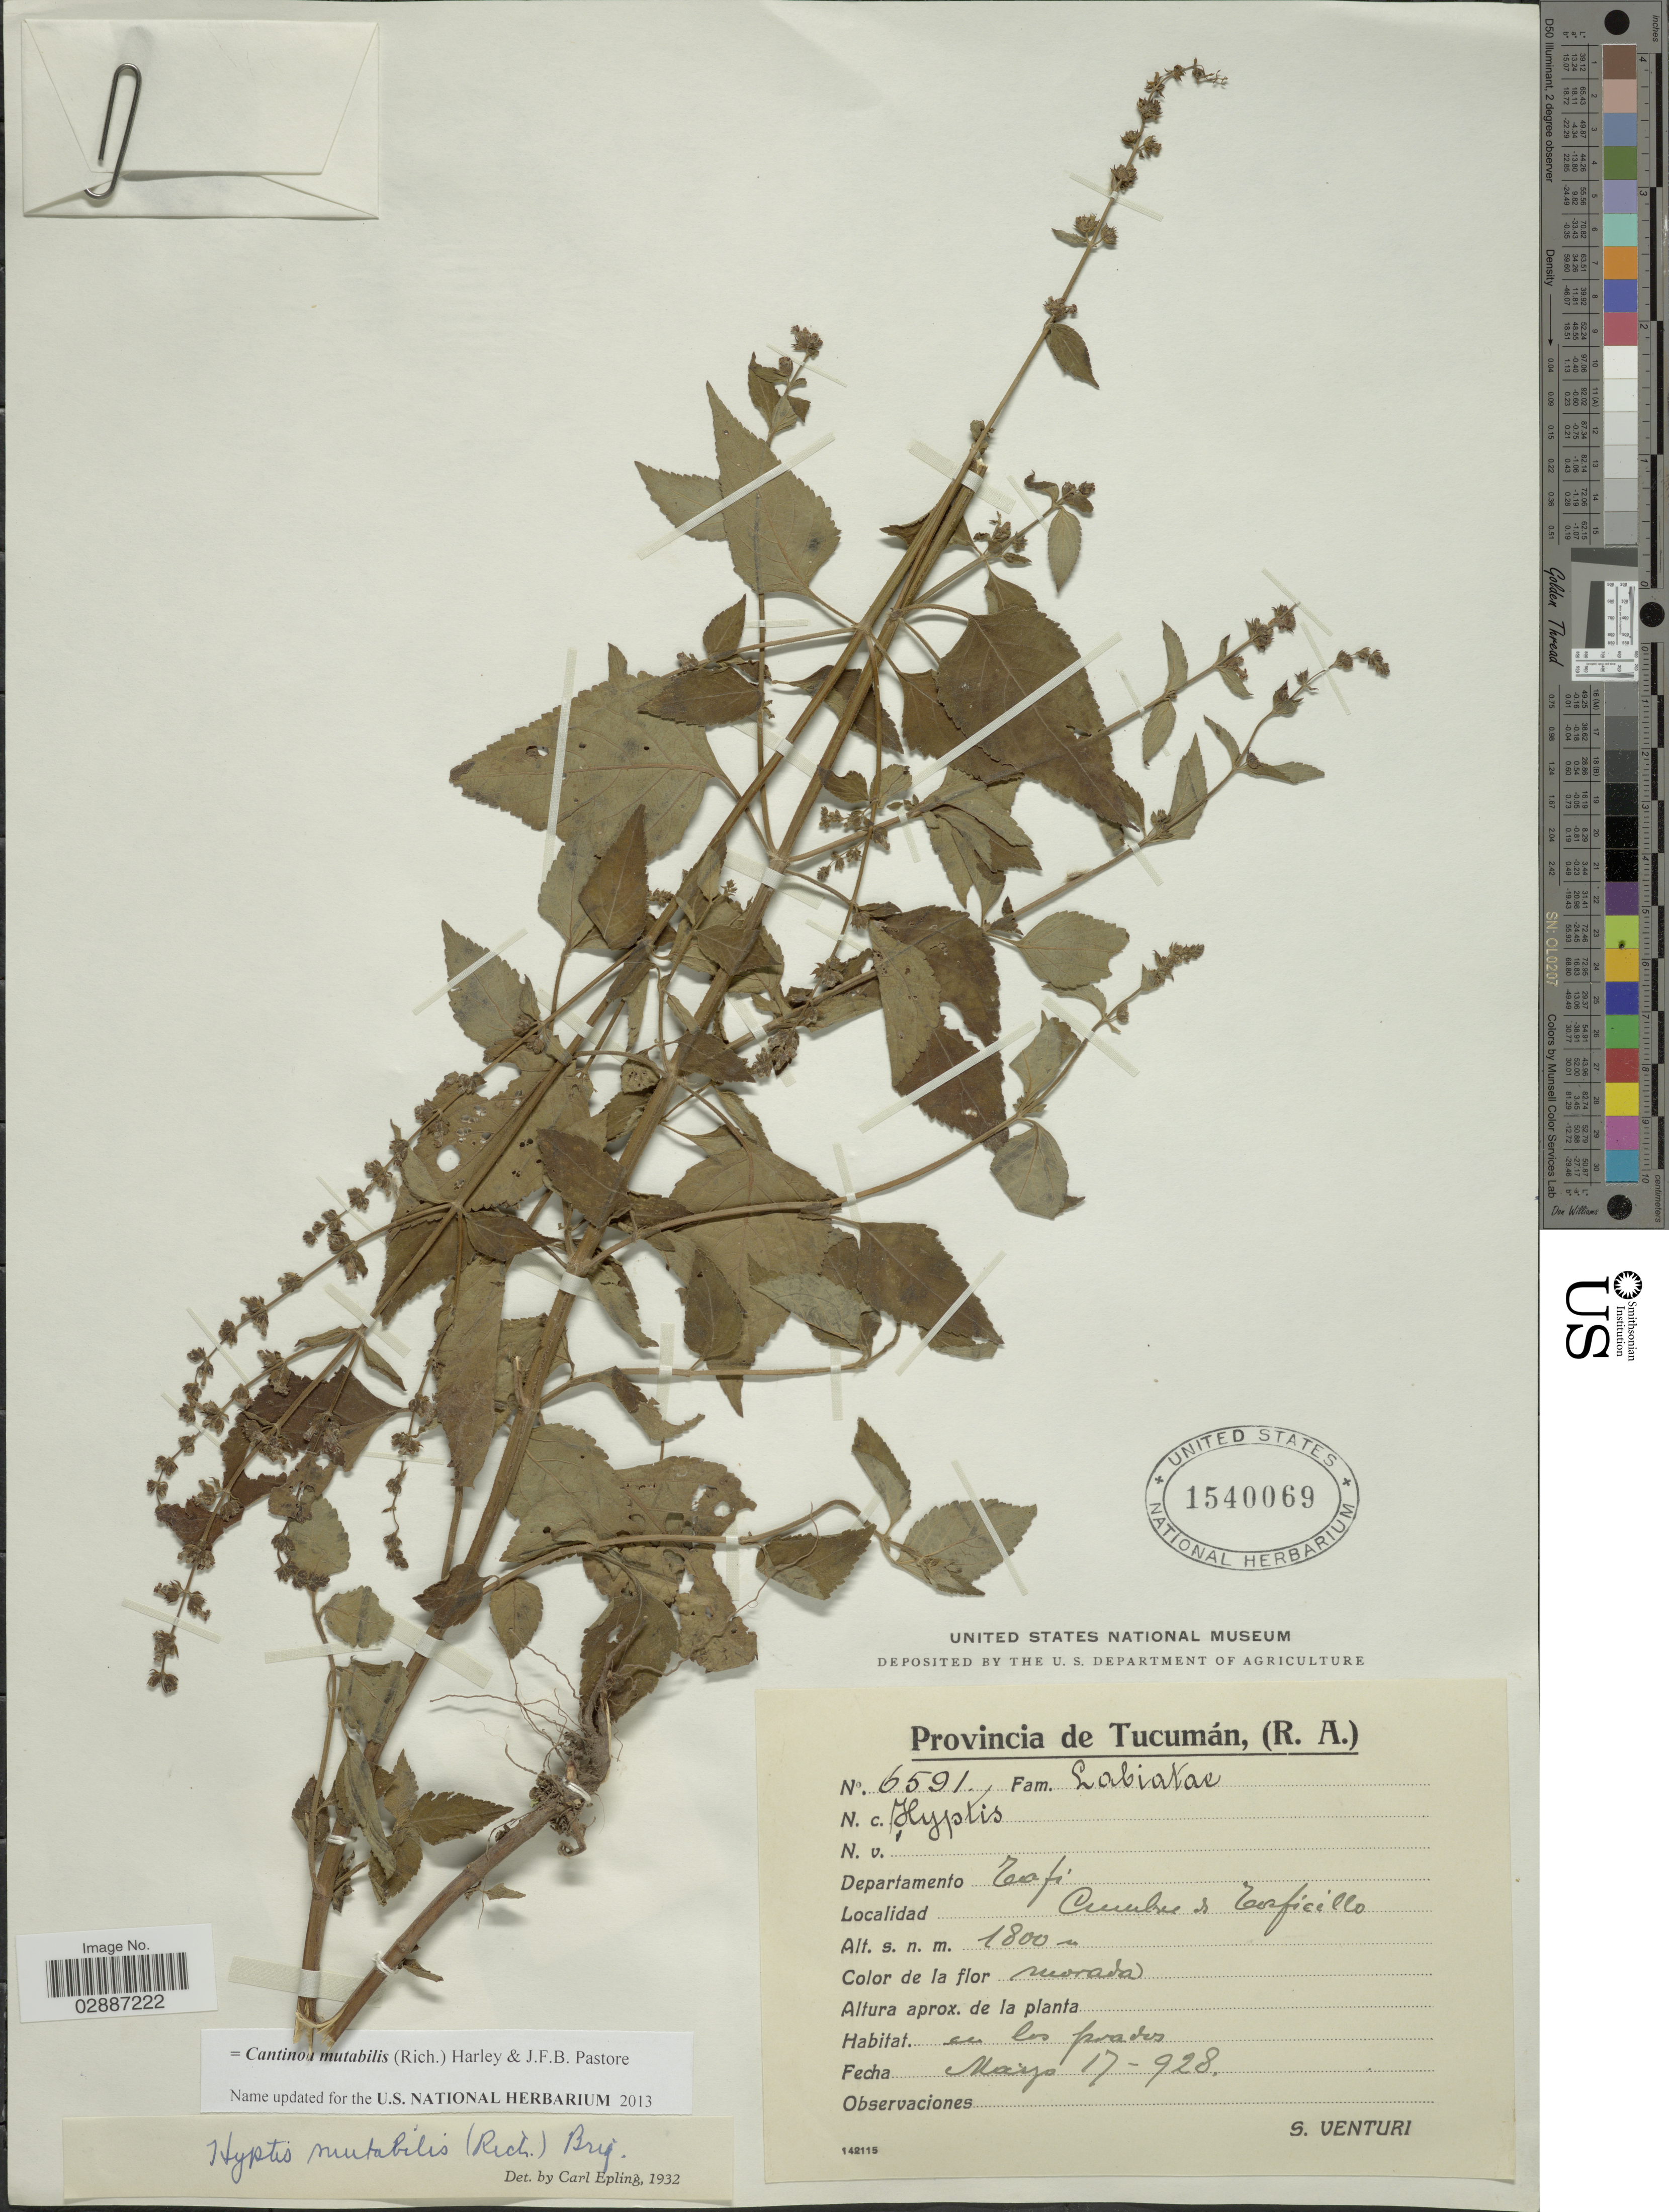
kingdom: Plantae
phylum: Tracheophyta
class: Magnoliopsida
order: Lamiales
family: Lamiaceae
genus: Cantinoa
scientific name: Cantinoa mutabilis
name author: (Epling) Harley & J.F.B. Pastore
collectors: S. Venturi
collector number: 6591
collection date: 1928-03-17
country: Argentina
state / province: Tucuman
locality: Departamento Tafi. Cumbre de Taficillo.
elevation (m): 1800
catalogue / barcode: US 1540069